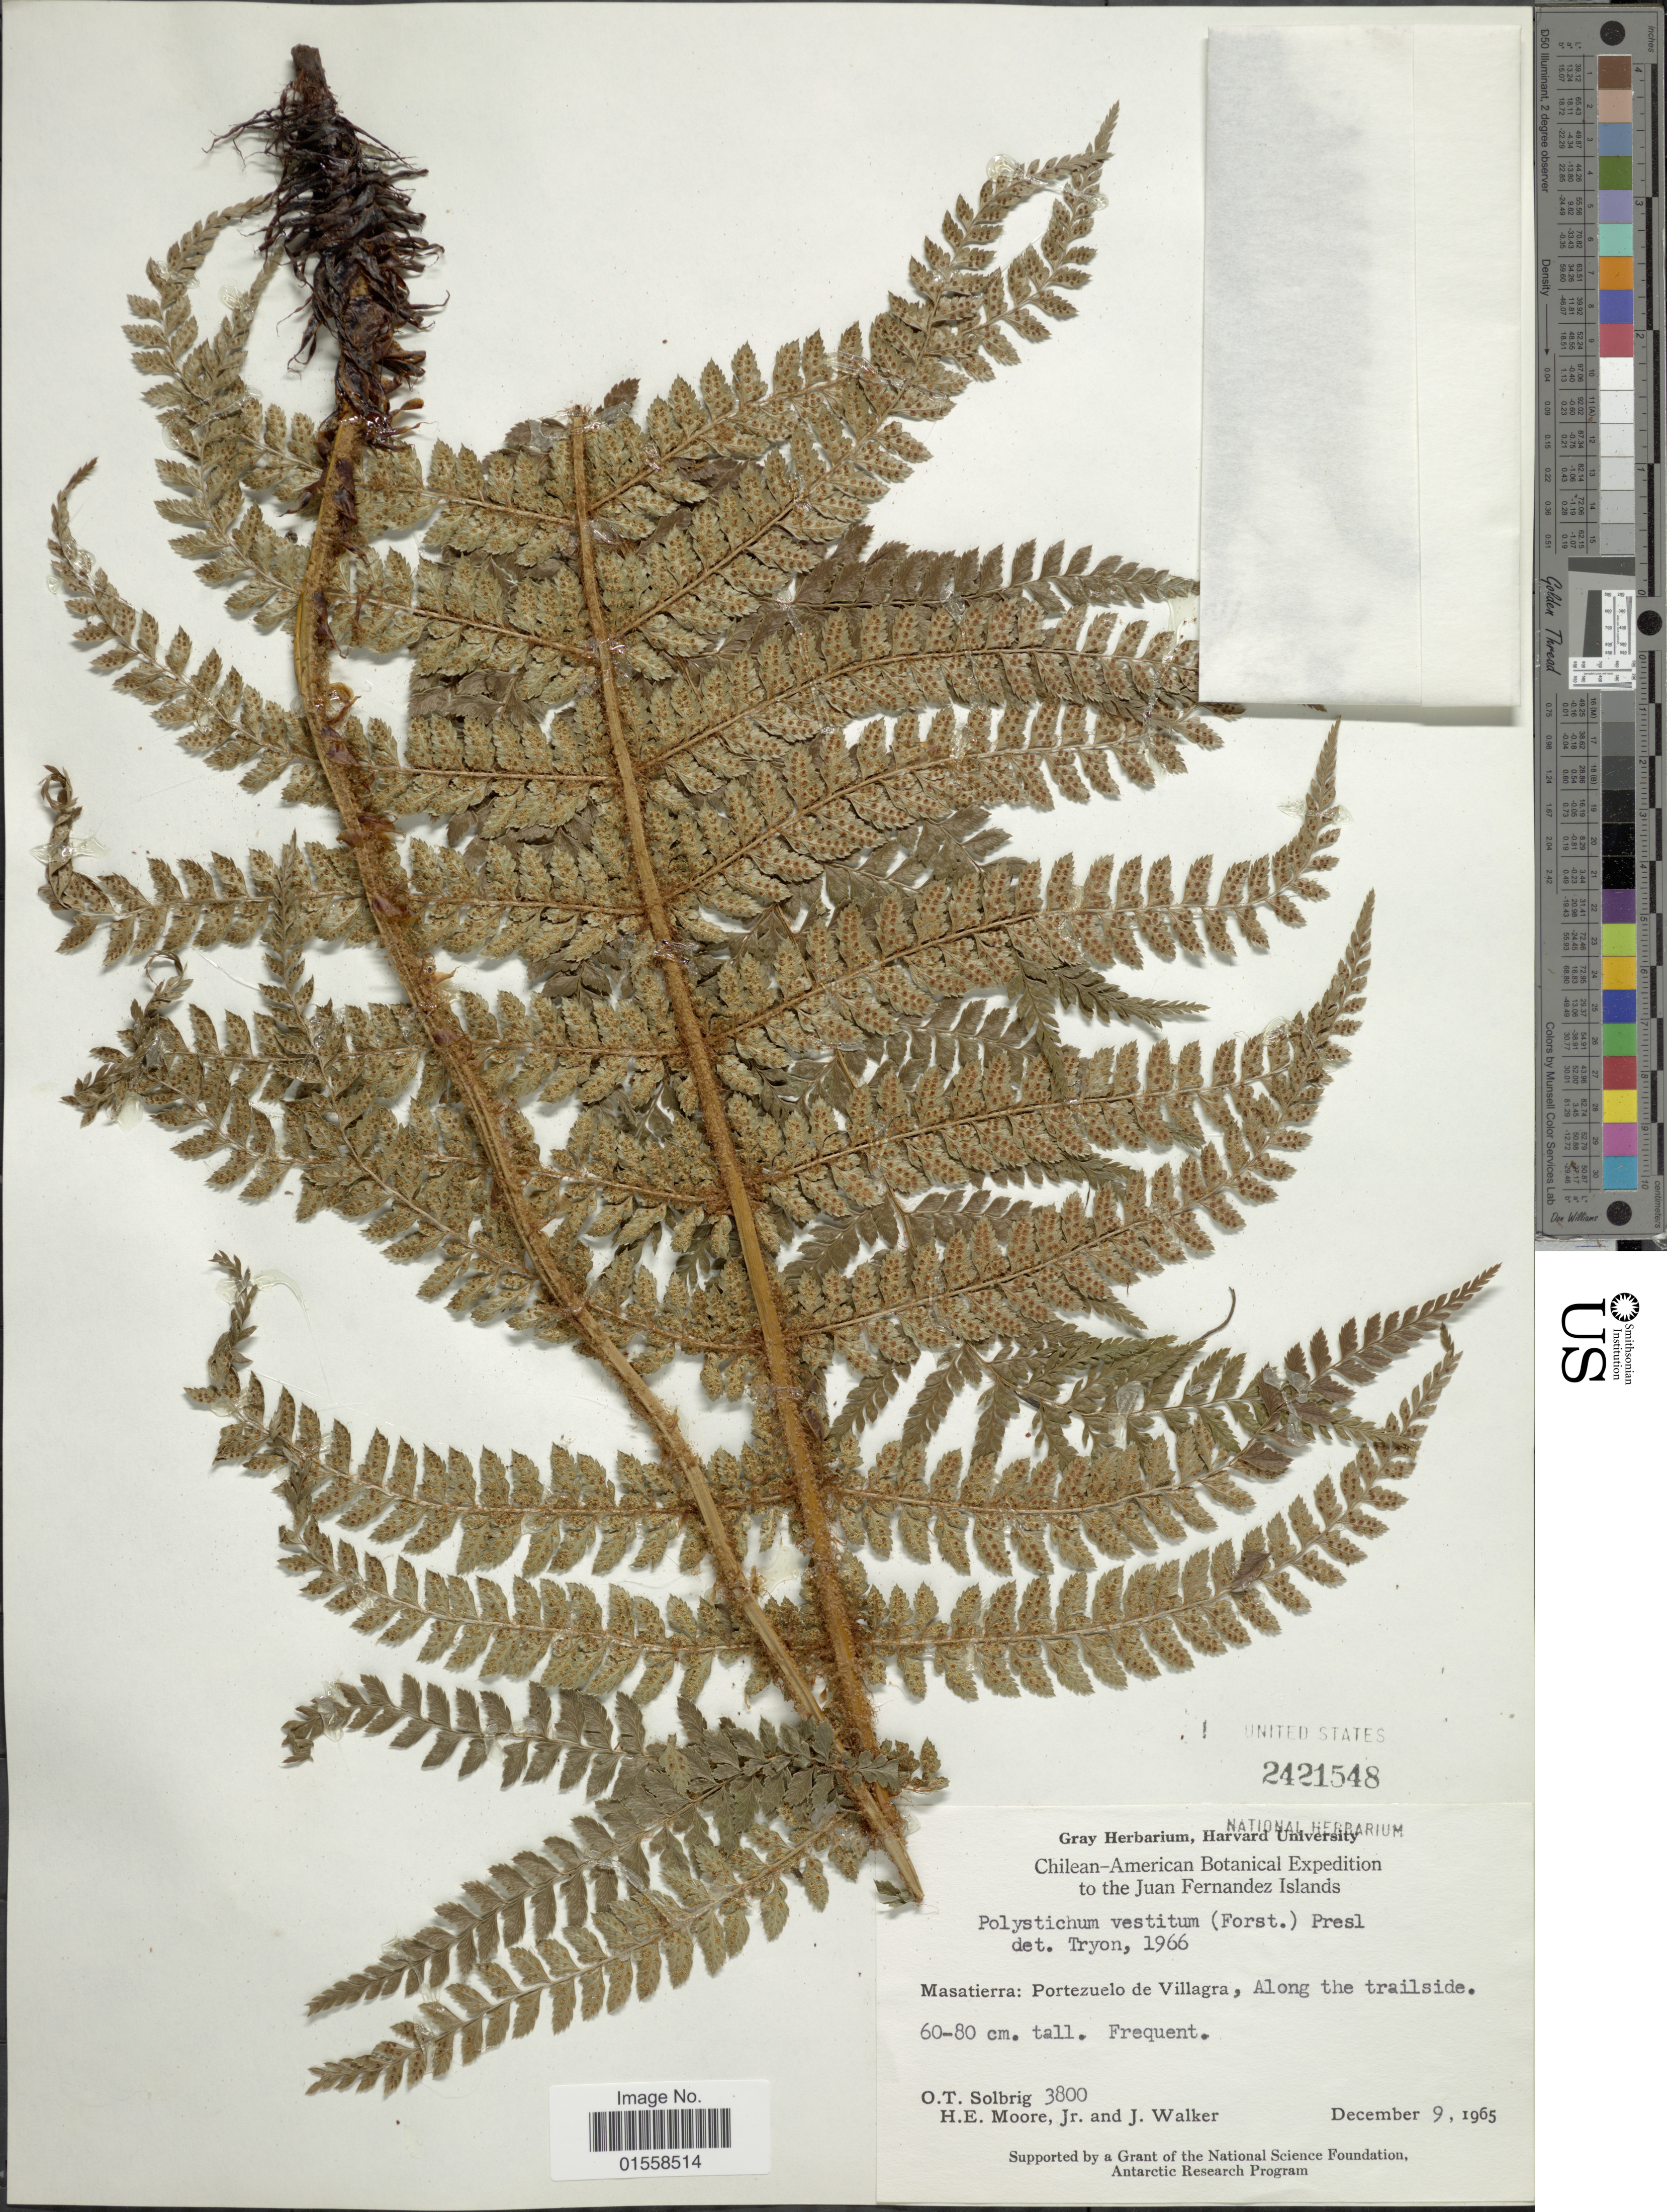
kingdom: Plantae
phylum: Tracheophyta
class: Polypodiopsida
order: Polypodiales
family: Dryopteridaceae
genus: Polystichum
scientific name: Polystichum vestitum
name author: (Sw.) C. Presl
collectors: O. T. Solbrig, H. E. Moore & J. Walker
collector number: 3800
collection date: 1965-12-09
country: Chile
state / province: Valparaíso (V)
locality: Juan Fernandes Islnands. Masatierra: Portezuelo de Villagra, Along the trailside,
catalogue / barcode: US 2421548